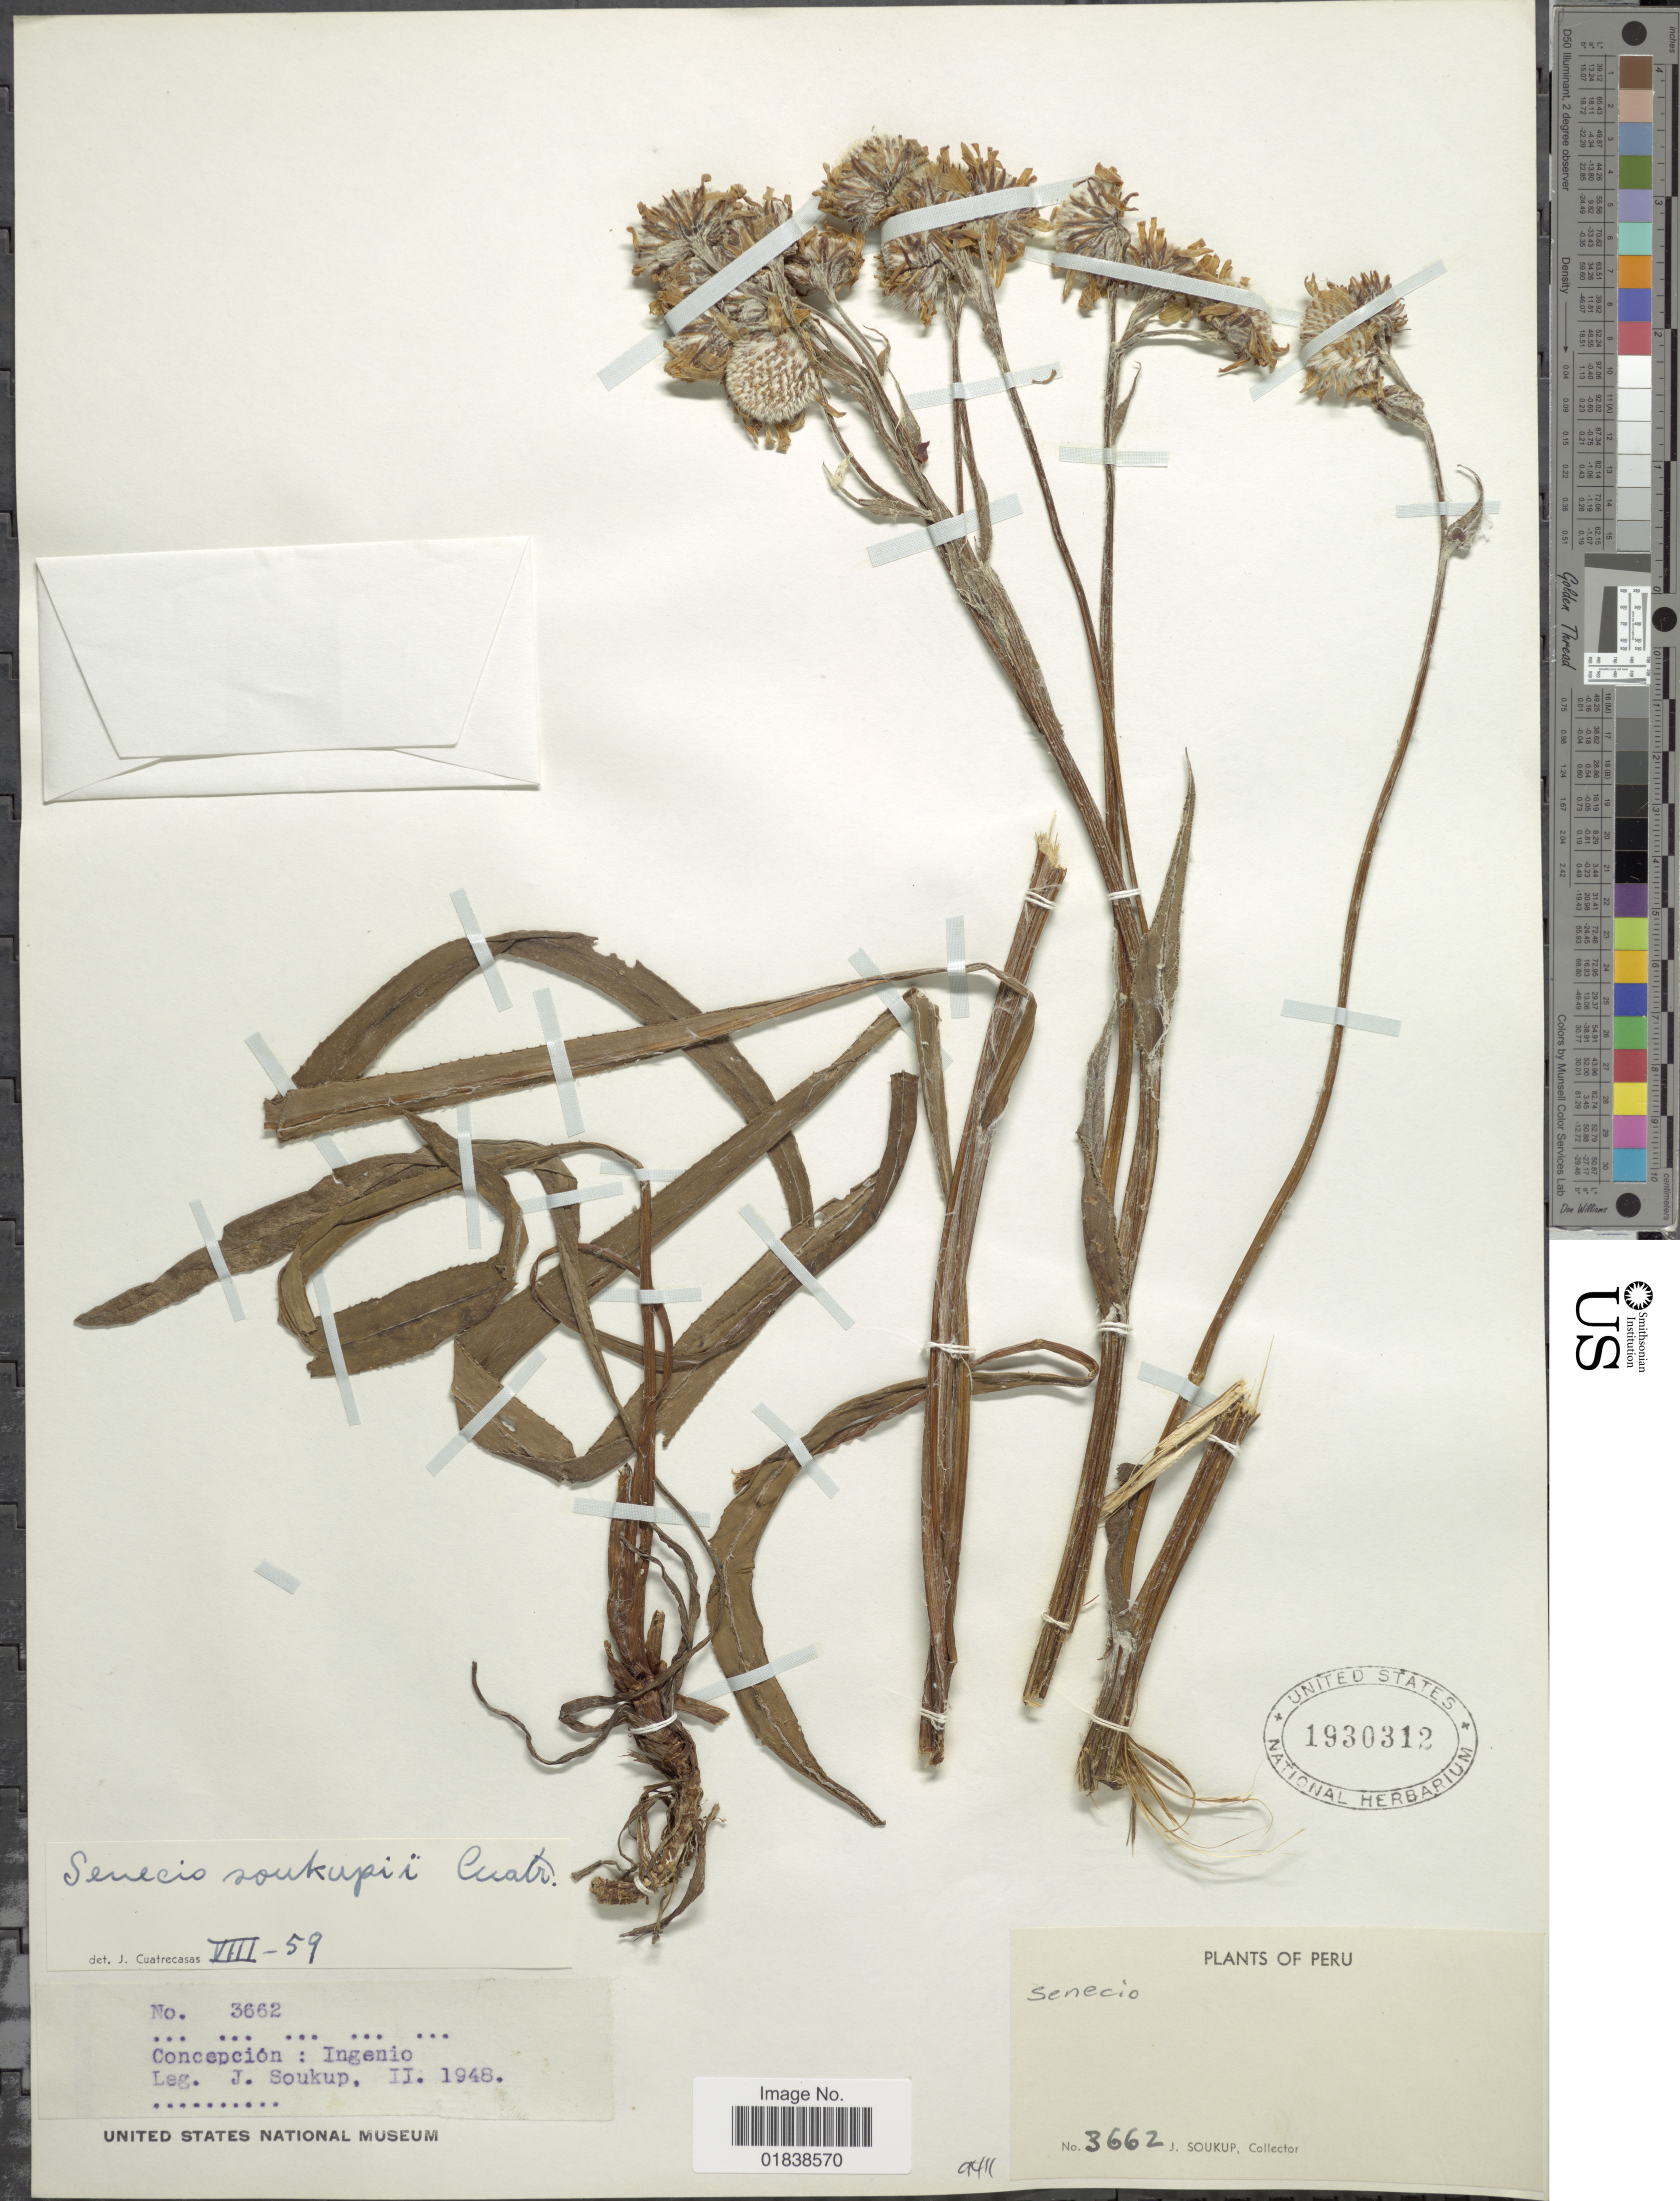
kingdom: Plantae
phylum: Tracheophyta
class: Magnoliopsida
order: Asterales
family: Asteraceae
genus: Senecio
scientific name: Senecio soukupii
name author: Cuatrec.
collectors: J. Soukup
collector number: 3662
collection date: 1948-02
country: Peru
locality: Concepcion, Igenio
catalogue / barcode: US 1930312